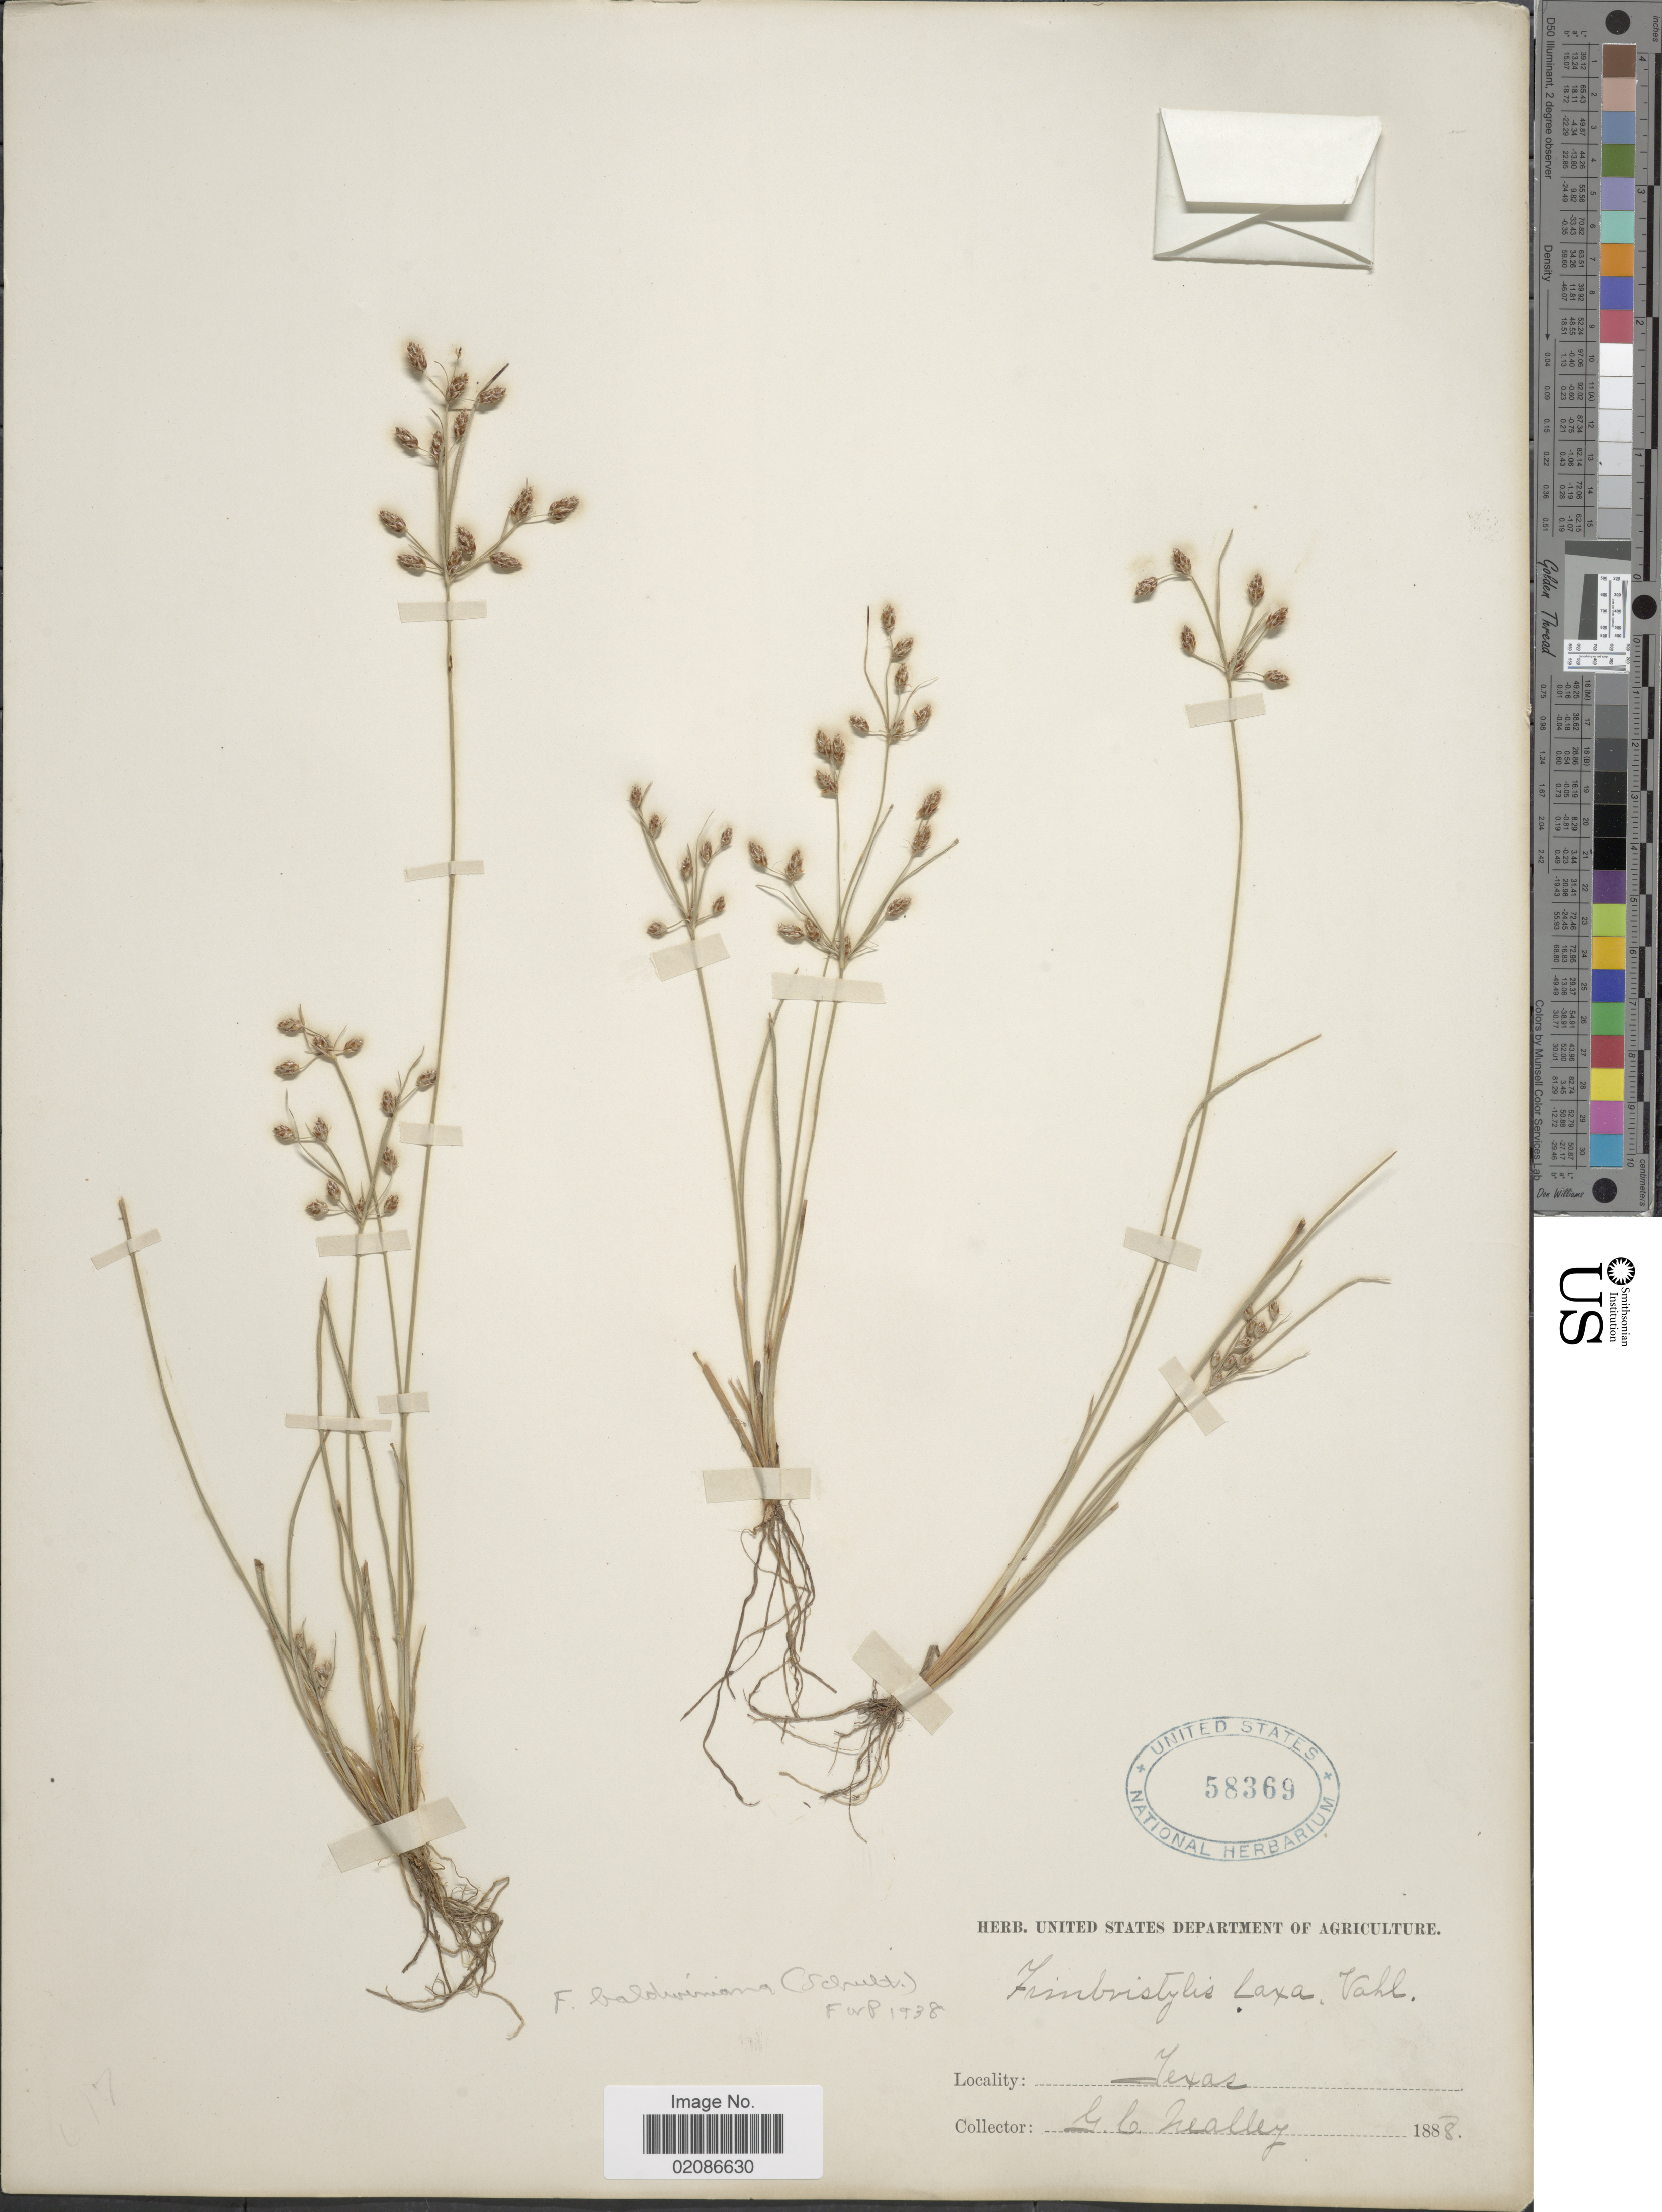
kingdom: Plantae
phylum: Tracheophyta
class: Liliopsida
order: Poales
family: Cyperaceae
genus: Fimbristylis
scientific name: Fimbristylis dichotoma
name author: (L.) Vahl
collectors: G. Neally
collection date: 1888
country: United States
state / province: Texas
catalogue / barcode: US 58369